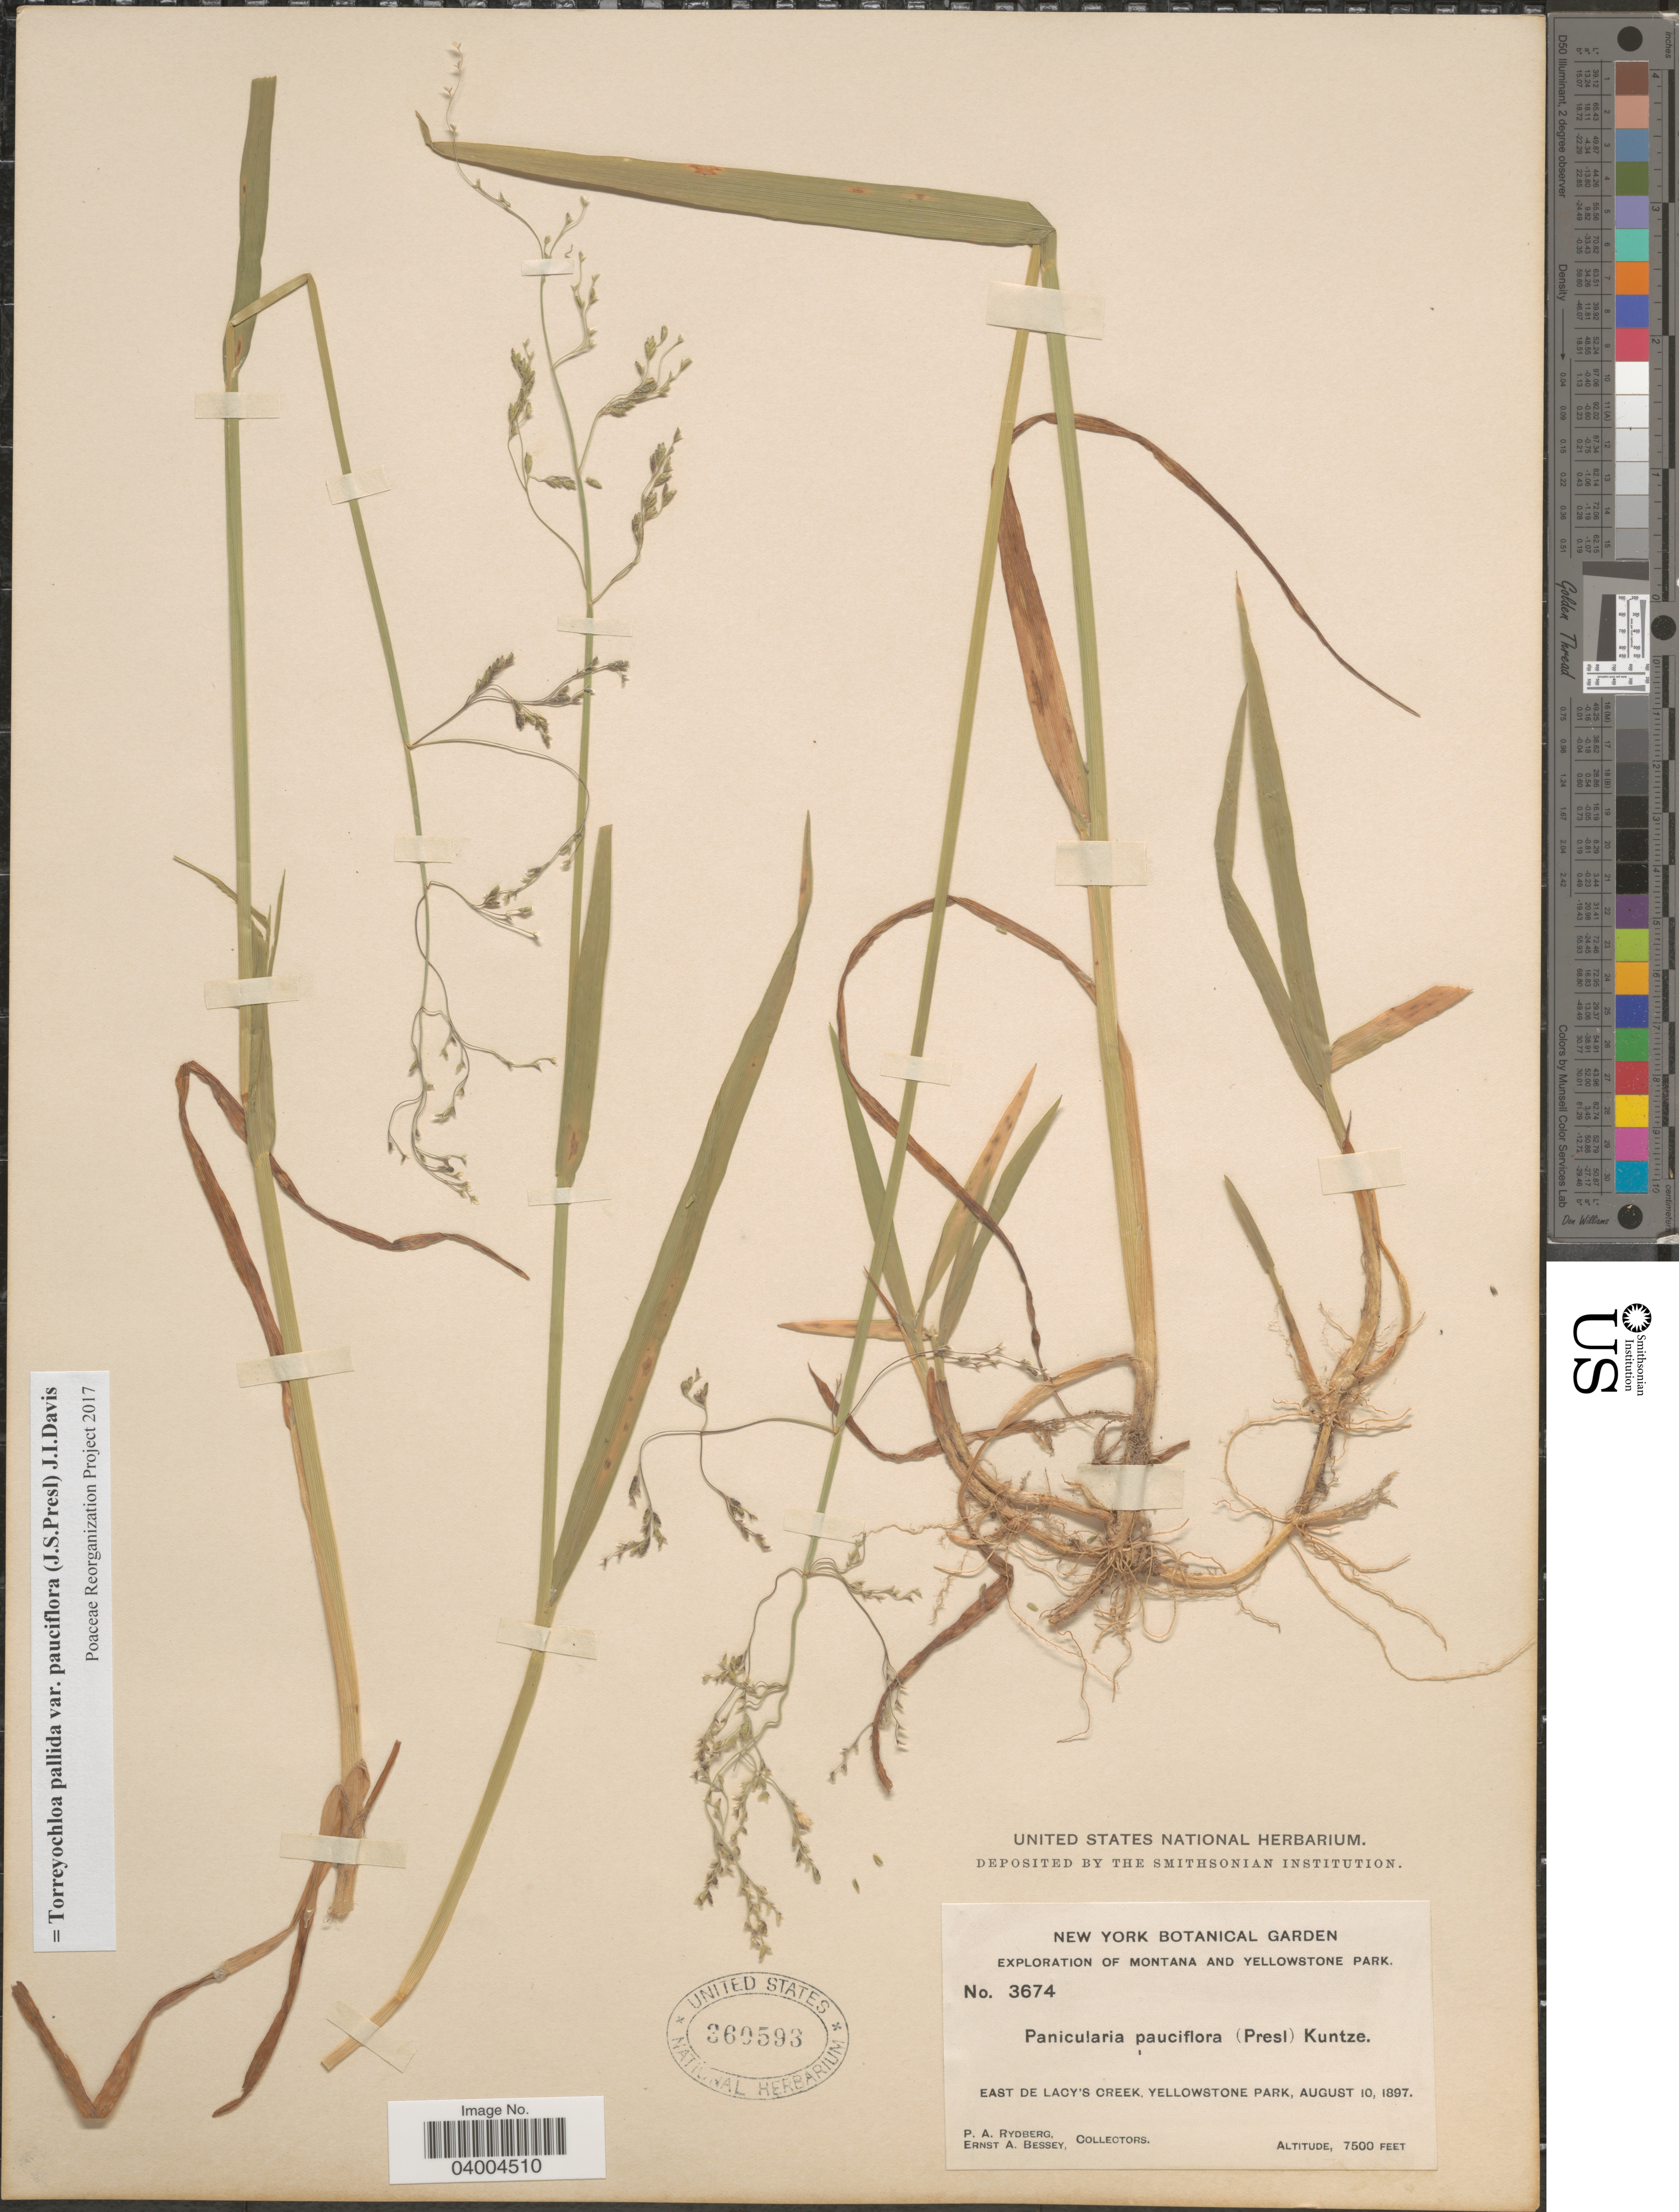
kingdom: Plantae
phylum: Tracheophyta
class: Liliopsida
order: Poales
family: Poaceae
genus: Torreyochloa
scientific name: Torreyochloa pallida var. pauciflora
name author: (J. Presl) J.I. Davis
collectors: P. A. Rydberg & E. A. Bessey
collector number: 3674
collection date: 1897-08-10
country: United States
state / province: Wyoming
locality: Montana and Yellowstone Park. East de Lacy's Creek, Yellowstone Park.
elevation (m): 2286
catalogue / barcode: US 360593